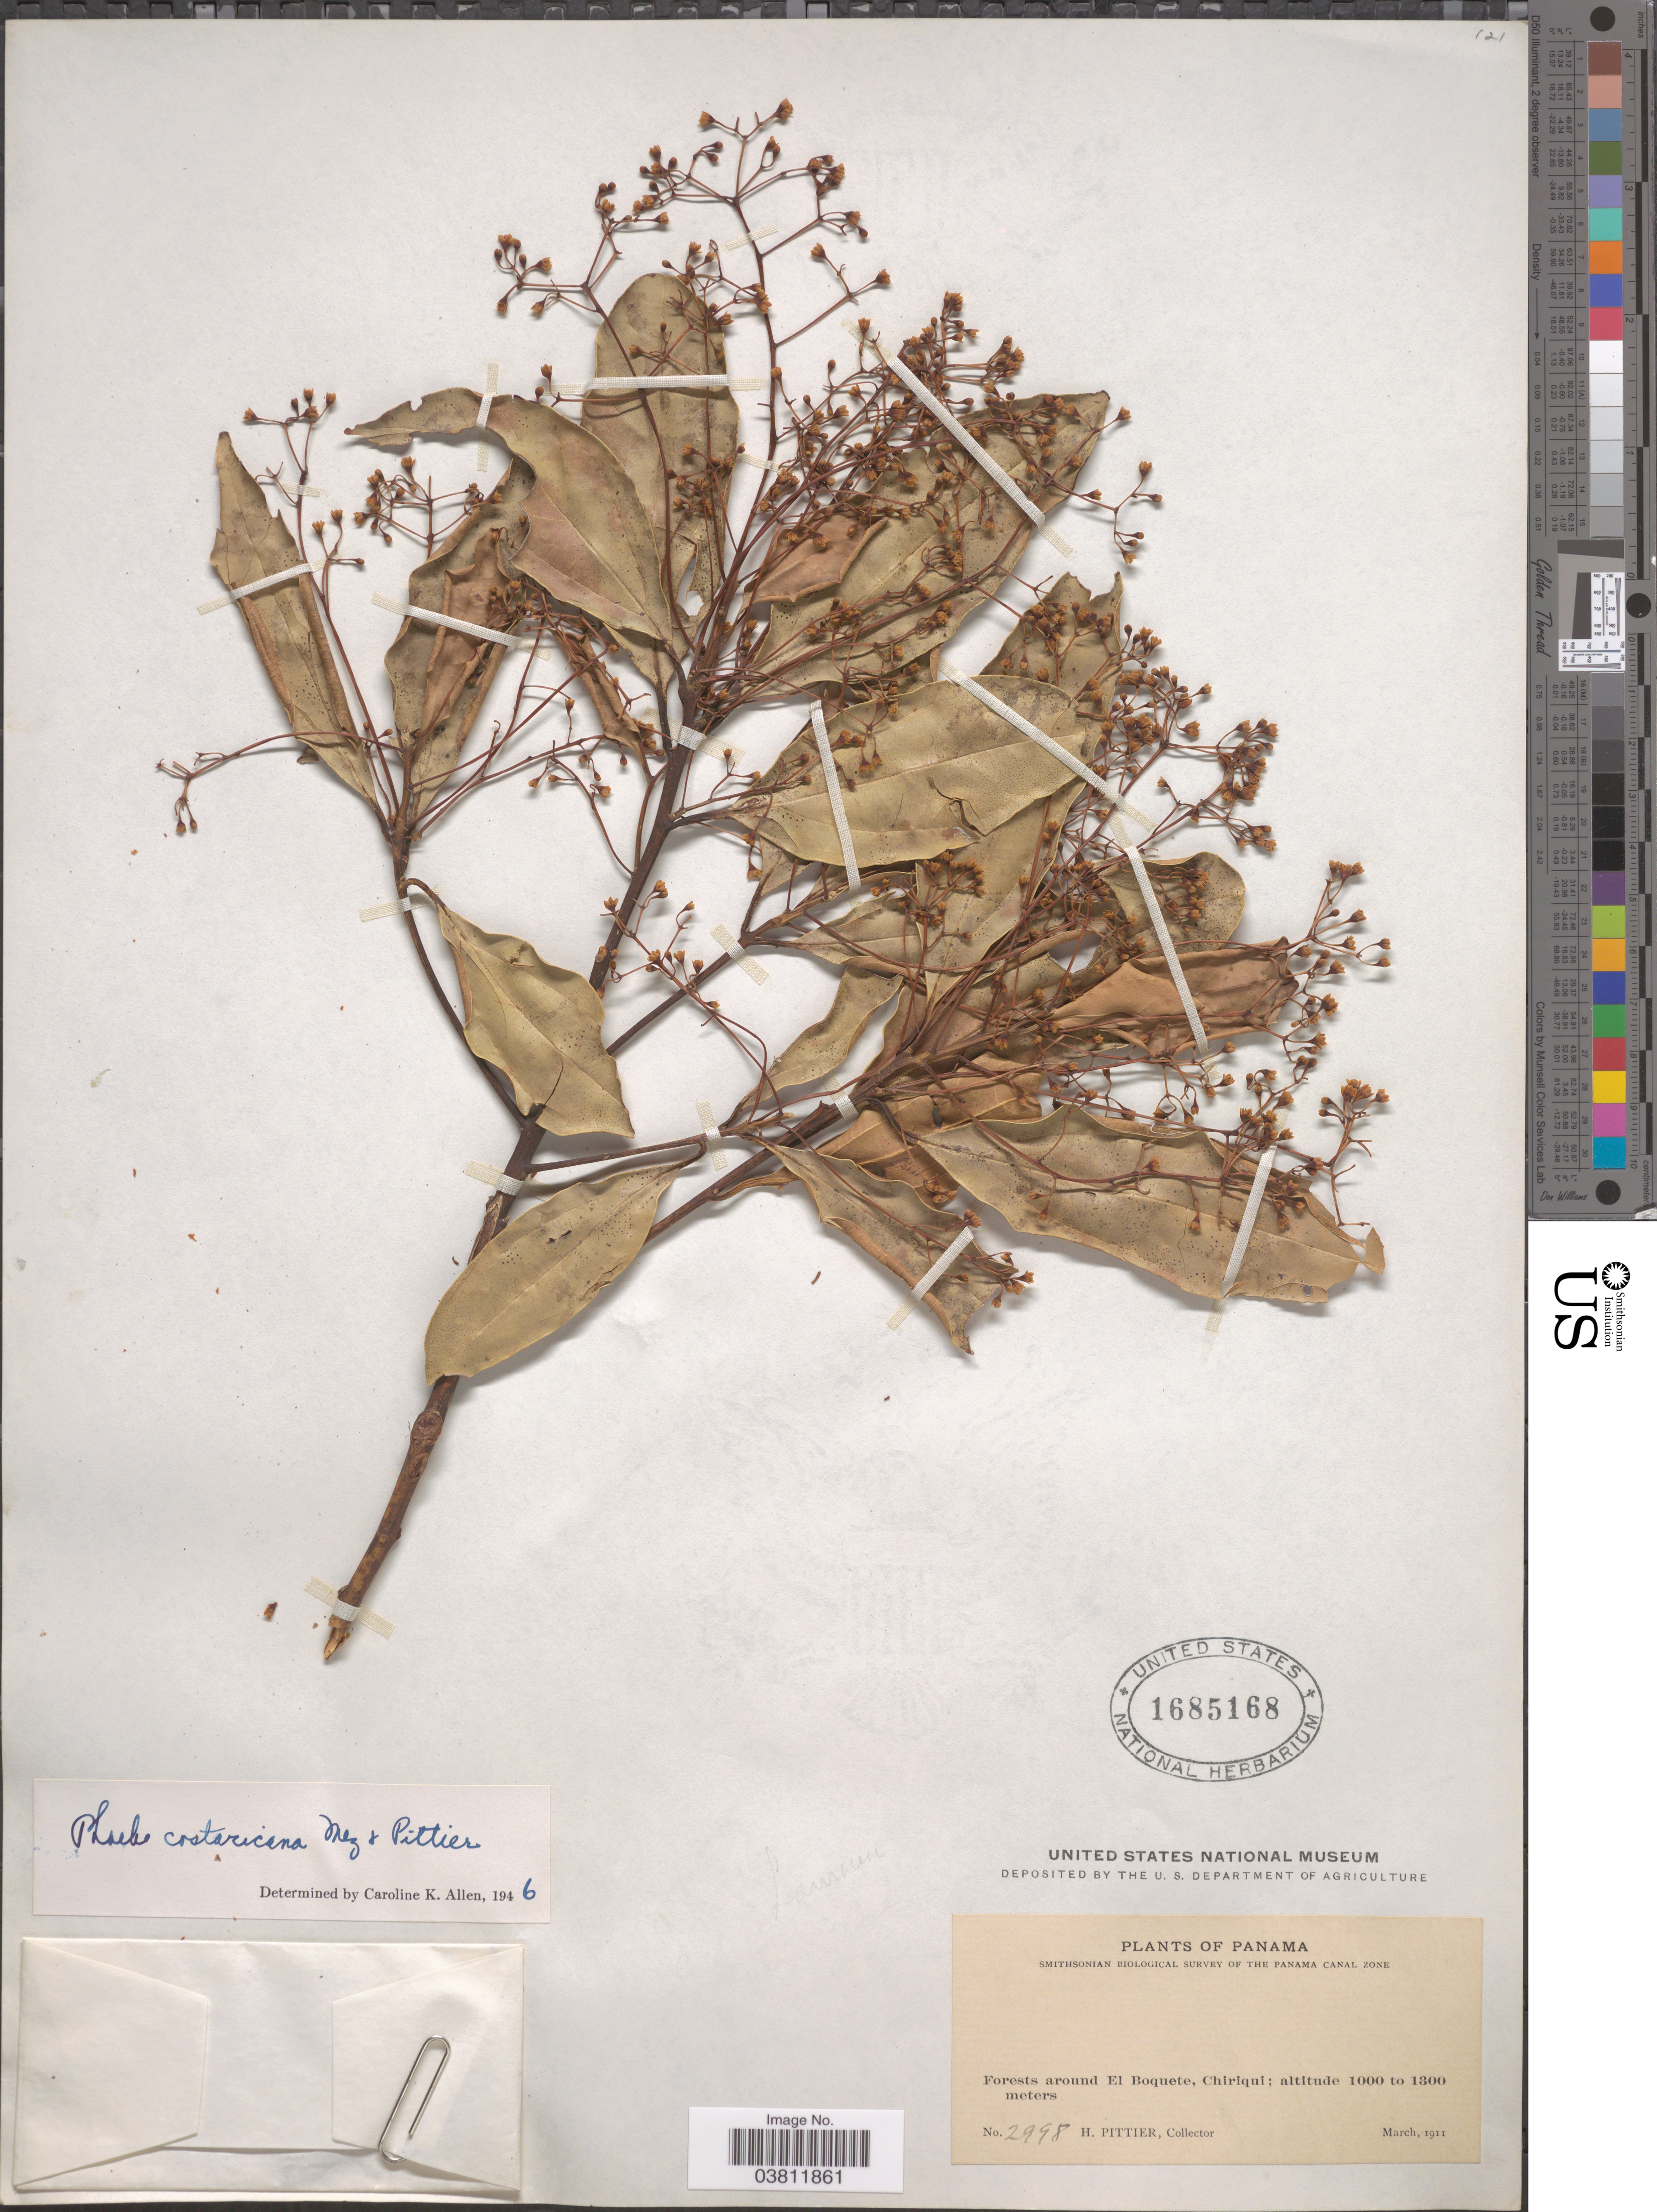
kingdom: Plantae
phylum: Tracheophyta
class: Magnoliopsida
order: Laurales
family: Lauraceae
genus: Phoebe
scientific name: Phoebe costaricana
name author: Mez & Pittier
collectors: H. F. Pittier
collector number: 2998*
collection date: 1911-03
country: Panama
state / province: Chiriqui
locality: The Panama Canal Zone, Forests around El Boquete.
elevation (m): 1000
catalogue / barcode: US 1685168